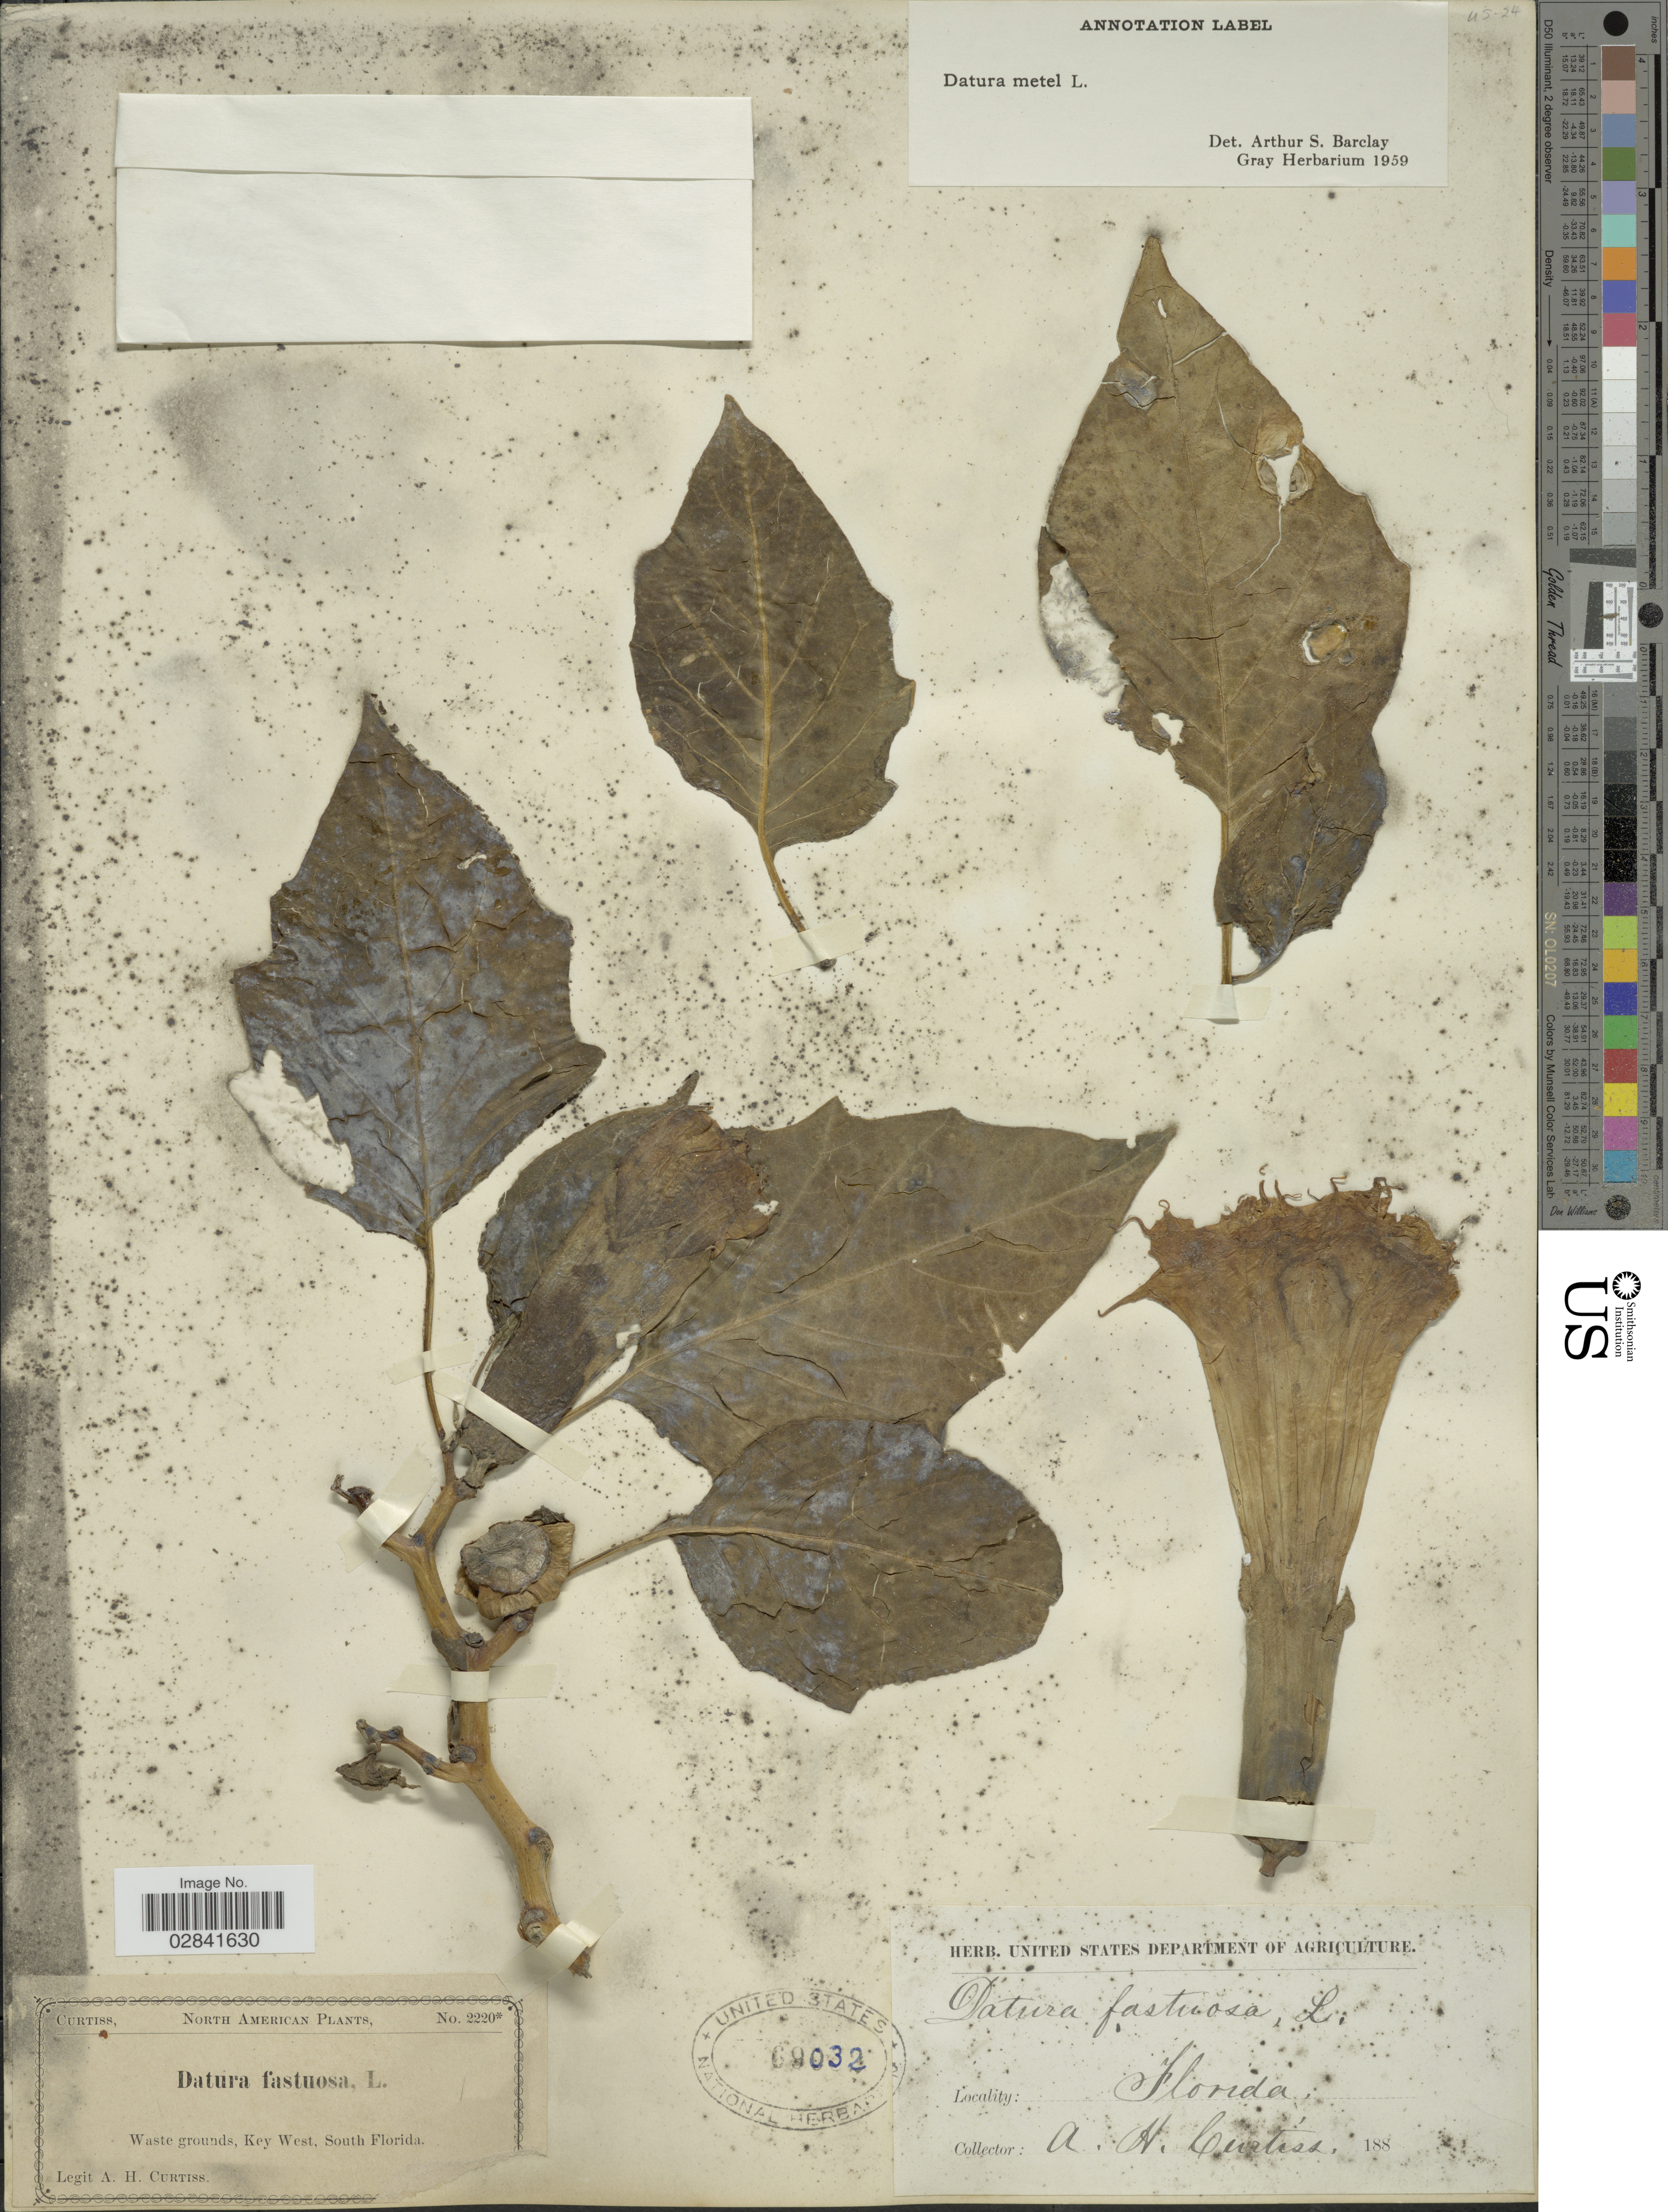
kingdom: Plantae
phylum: Tracheophyta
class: Magnoliopsida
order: Solanales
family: Solanaceae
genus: Datura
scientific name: Datura metel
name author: L.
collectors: A. H. Curtiss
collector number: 2220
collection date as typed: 188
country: United States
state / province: Florida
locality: Waste grounds, Key West, South Florida.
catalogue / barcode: US 69032